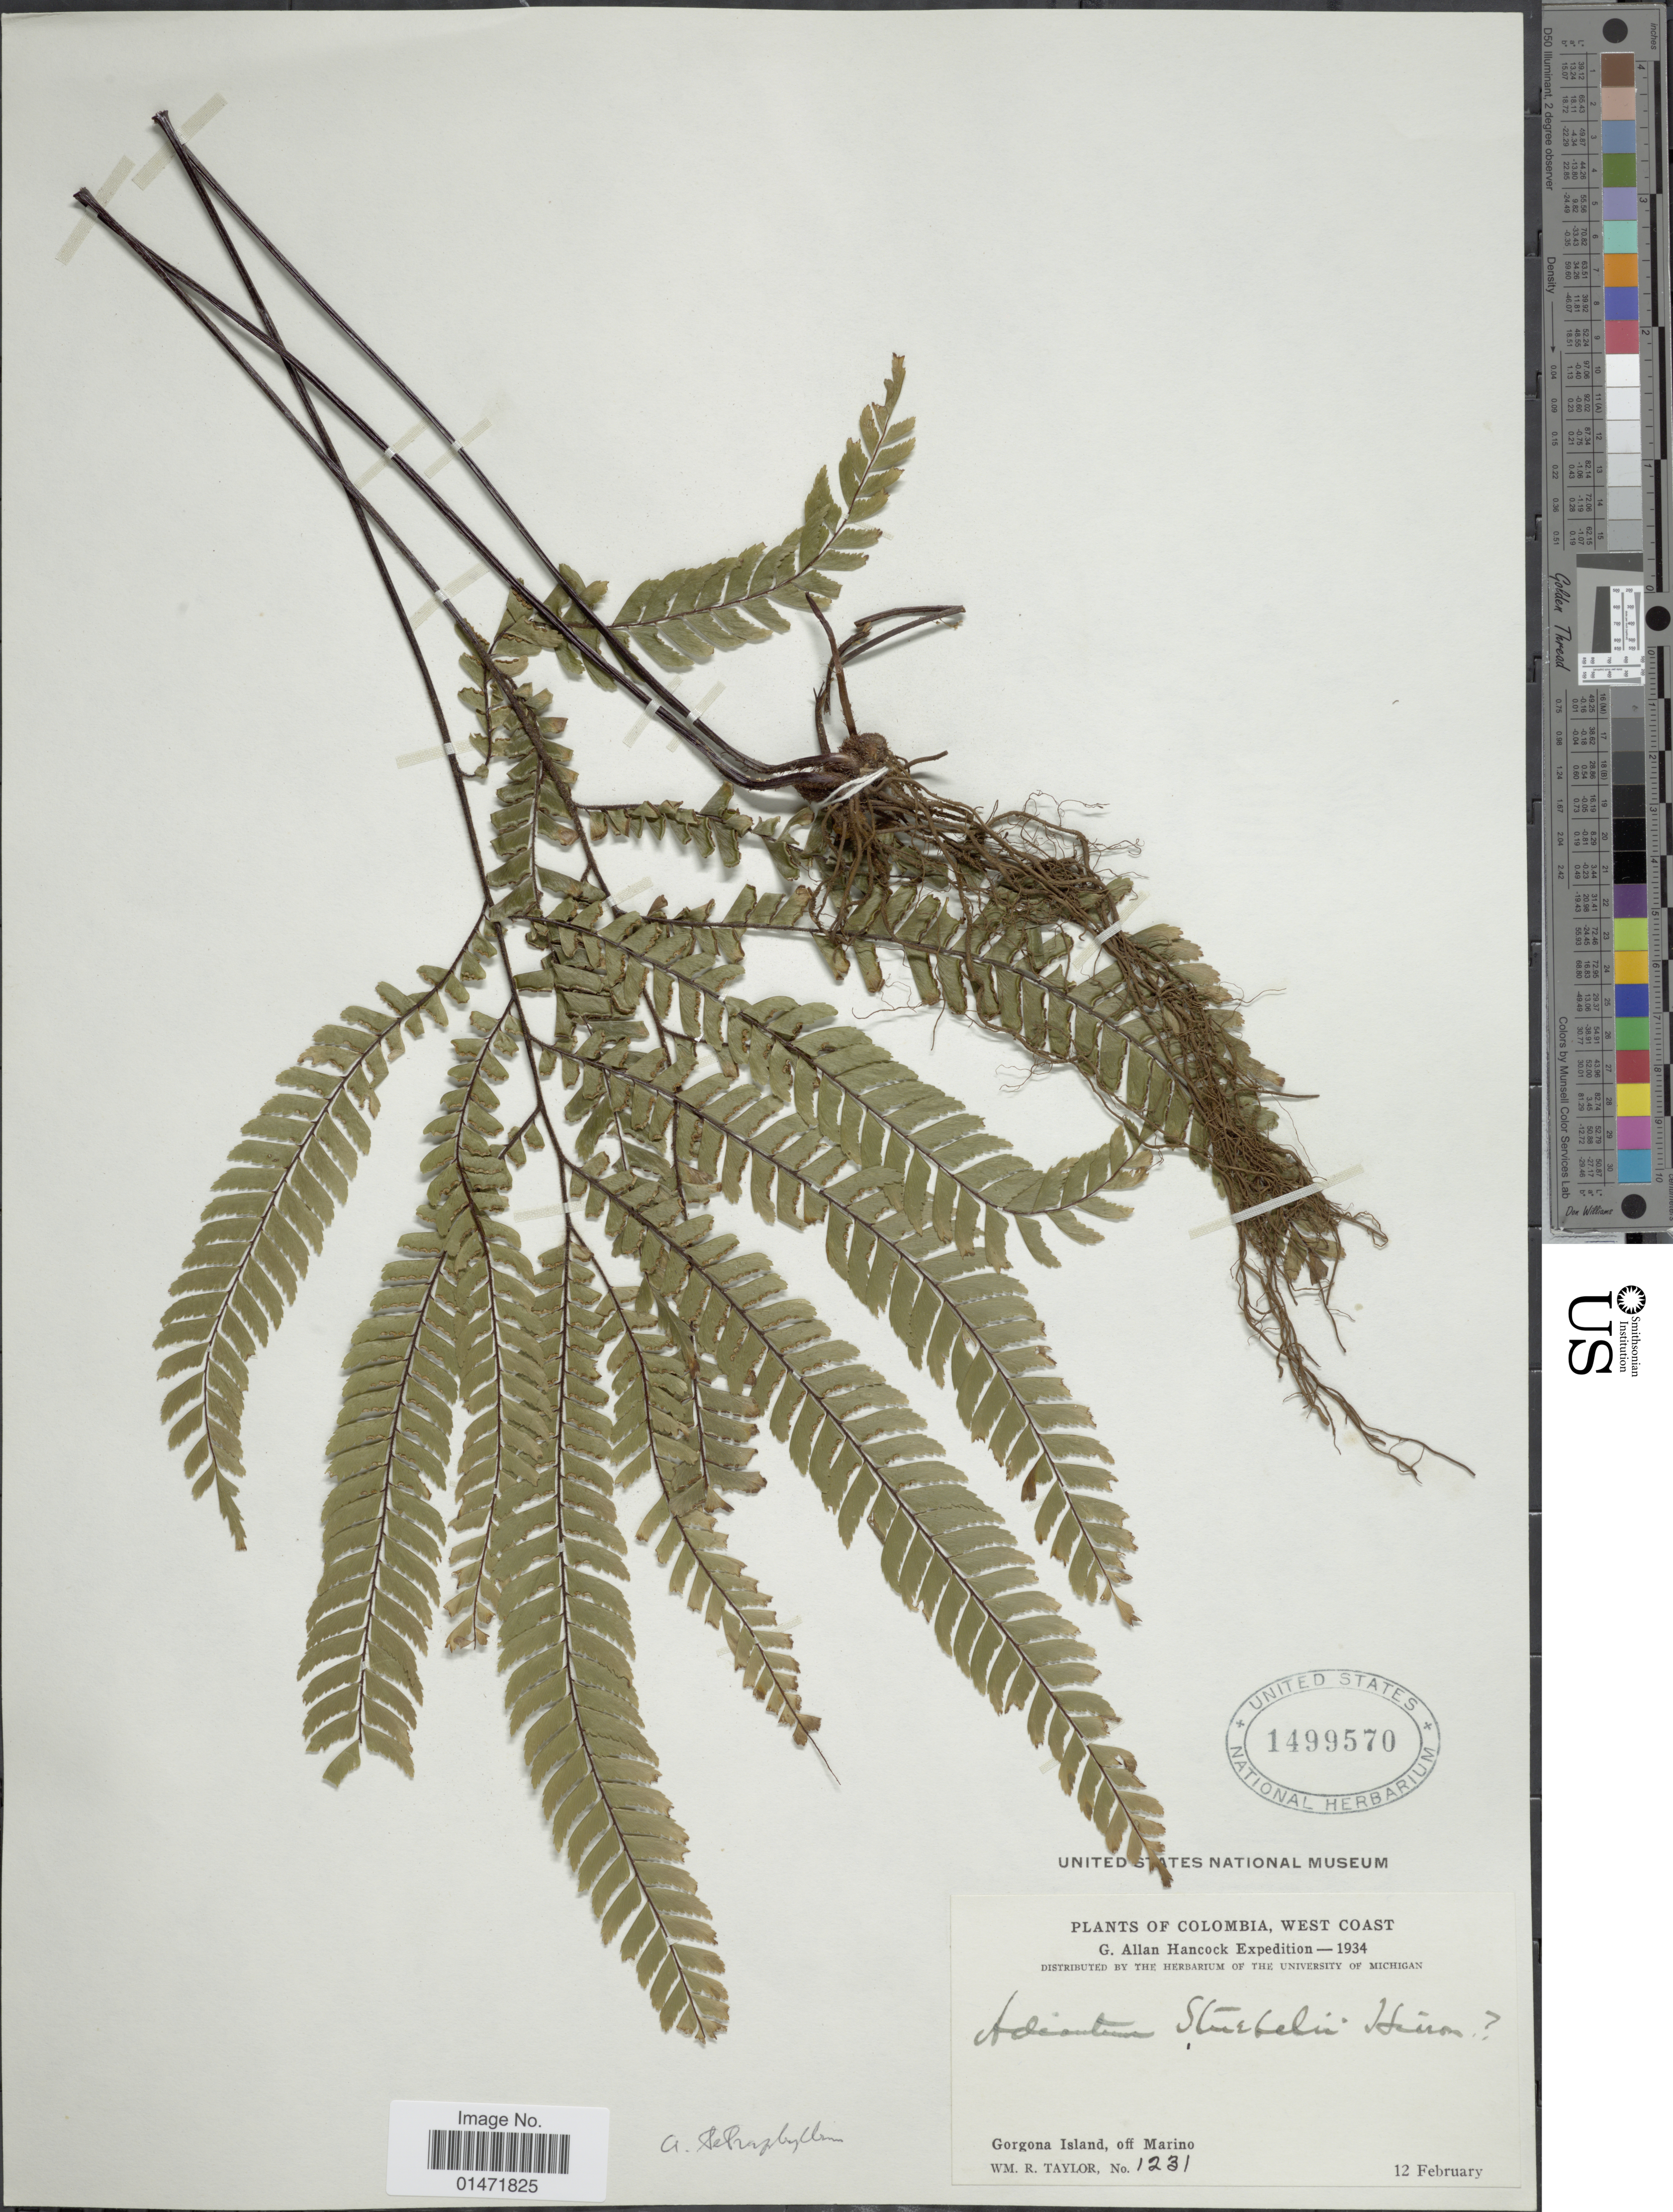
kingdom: Plantae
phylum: Tracheophyta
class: Polypodiopsida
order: Polypodiales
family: Pteridaceae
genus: Adiantum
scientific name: Adiantum tetraphyllum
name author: Humb. & Bonpl. ex Willd.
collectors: W. R. Taylor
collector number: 1231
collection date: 1934-02-12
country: Colombia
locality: West Coast. Gorgona Island, off Marino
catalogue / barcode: US 1499570